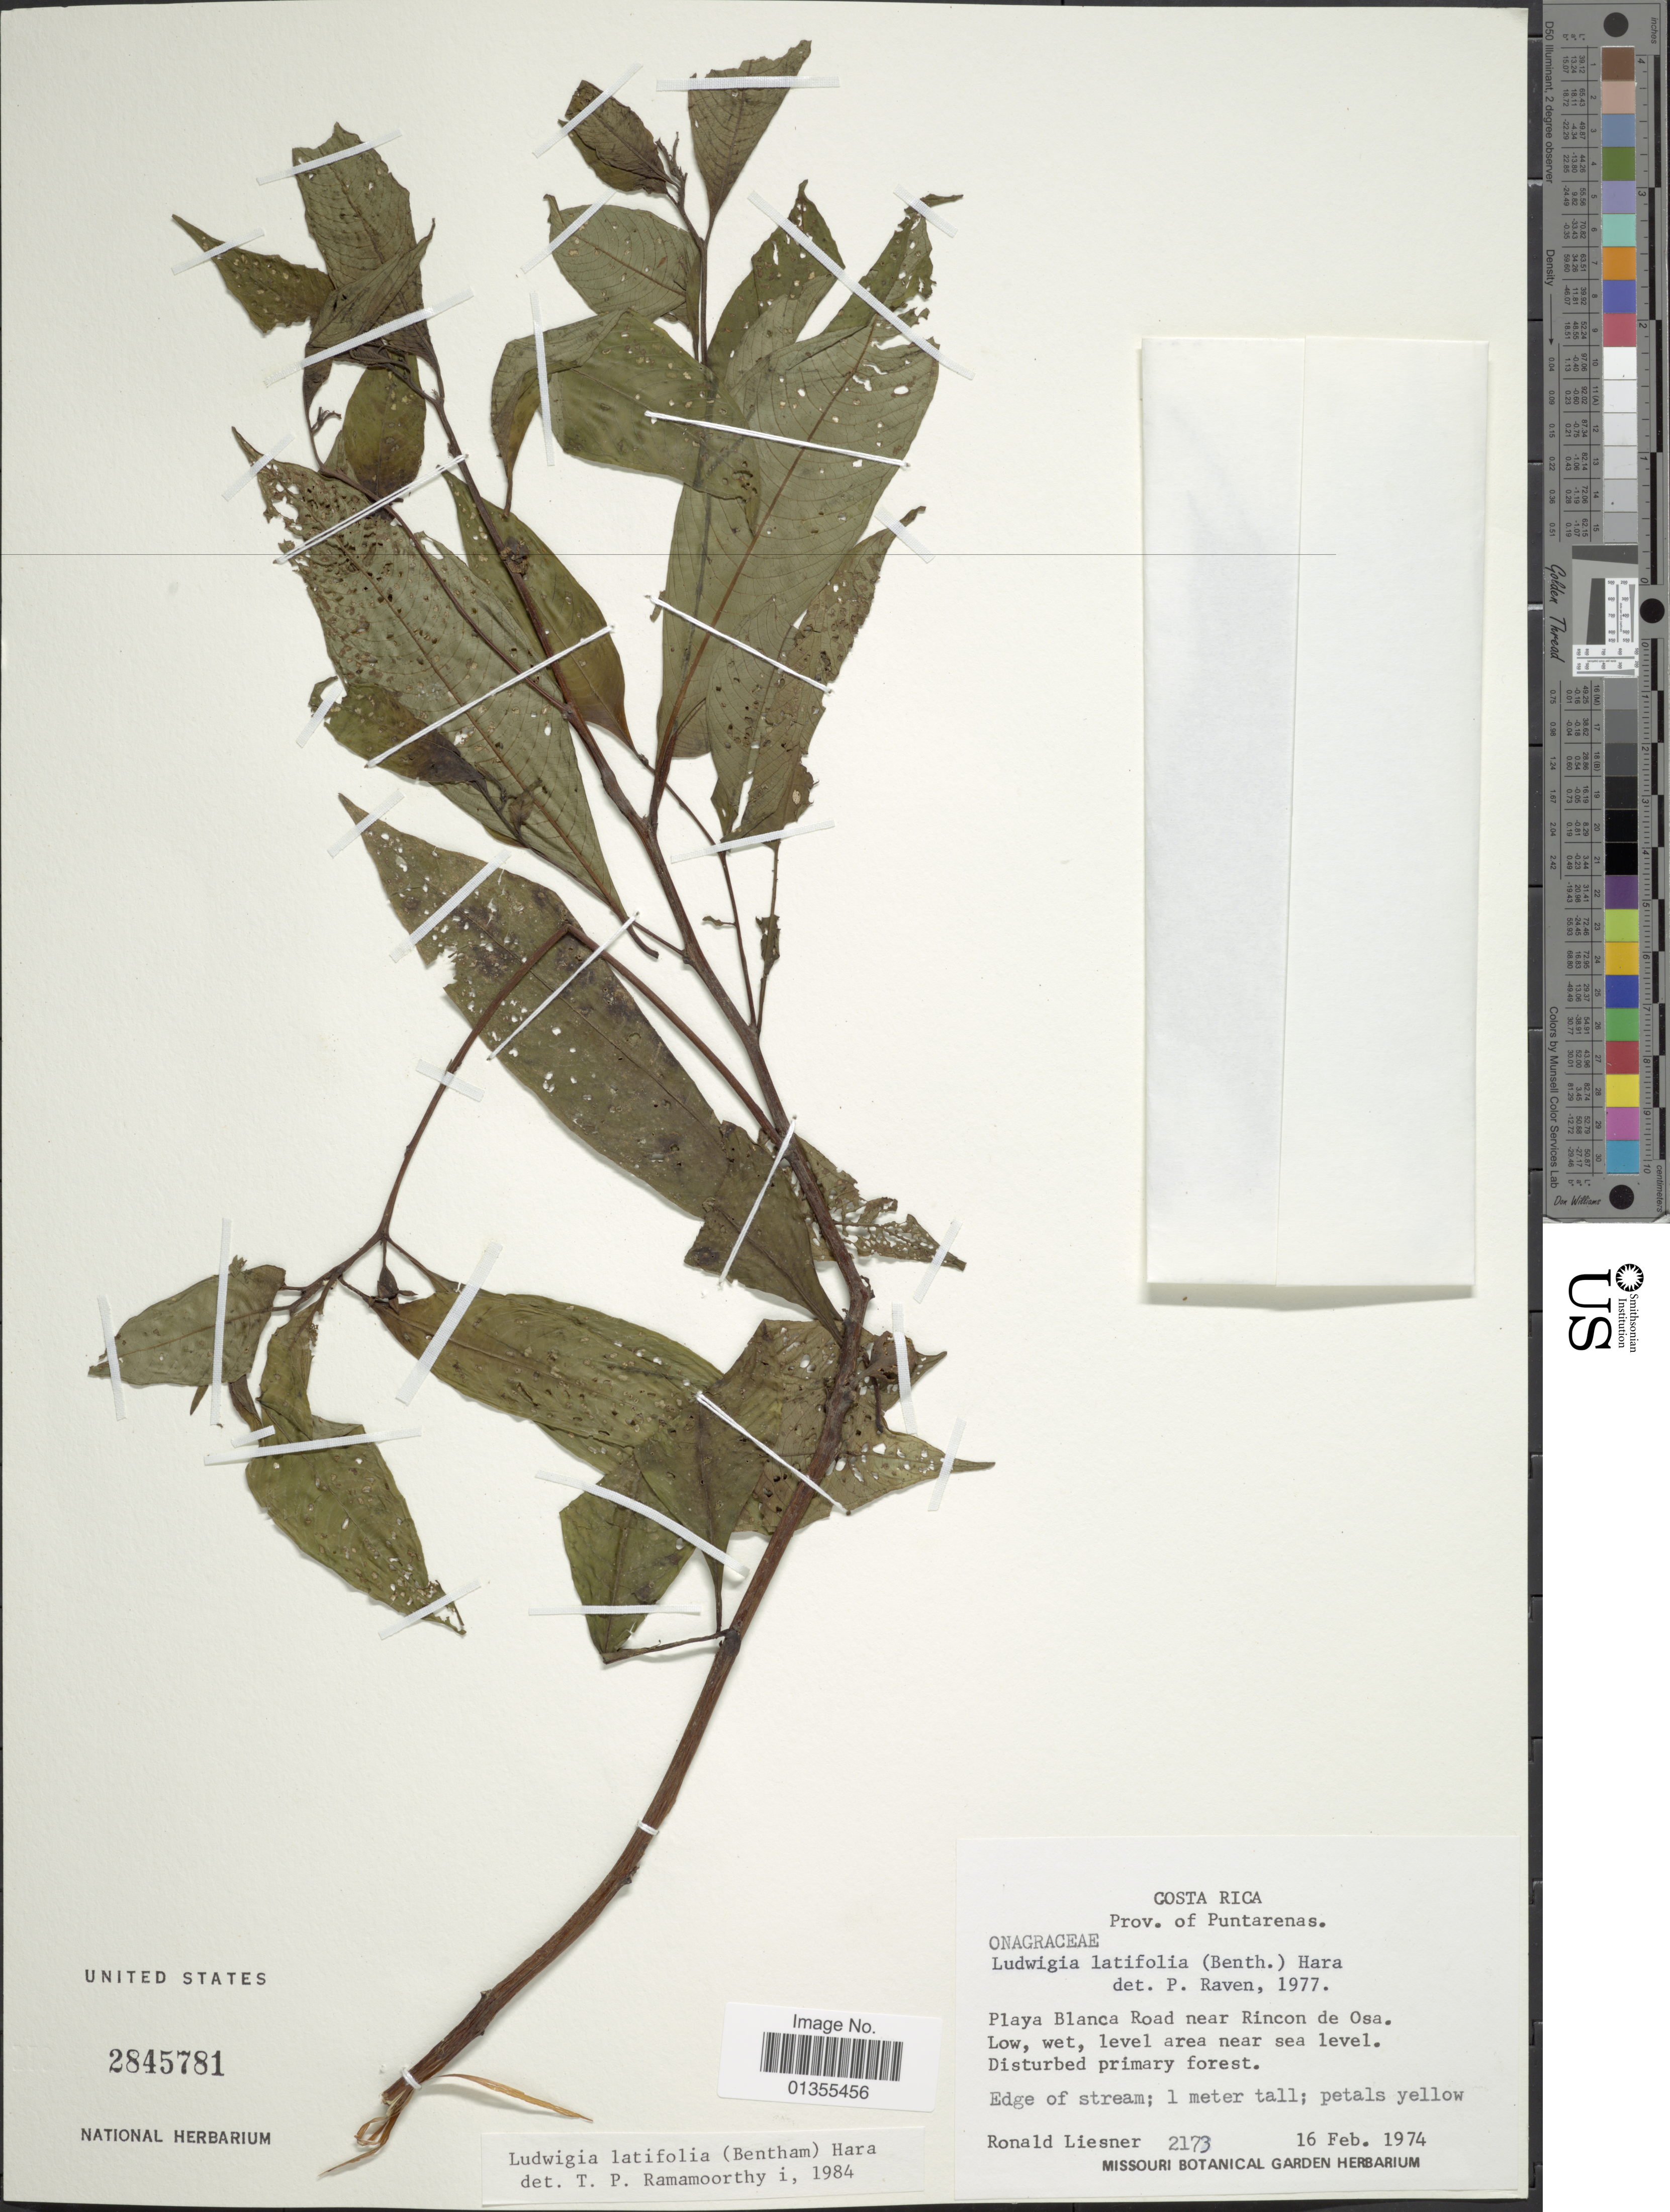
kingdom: Plantae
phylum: Tracheophyta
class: Magnoliopsida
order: Myrtales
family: Onagraceae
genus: Ludwigia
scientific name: Ludwigia latifolia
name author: (Benth.) H. Hara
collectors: R. L. Liesner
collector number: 2173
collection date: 1974-02-16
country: Costa Rica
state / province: Puntarenas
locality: Prov. of Puntarenas. Playa Blanca Road near Rincon de Osa.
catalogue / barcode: US 2845781